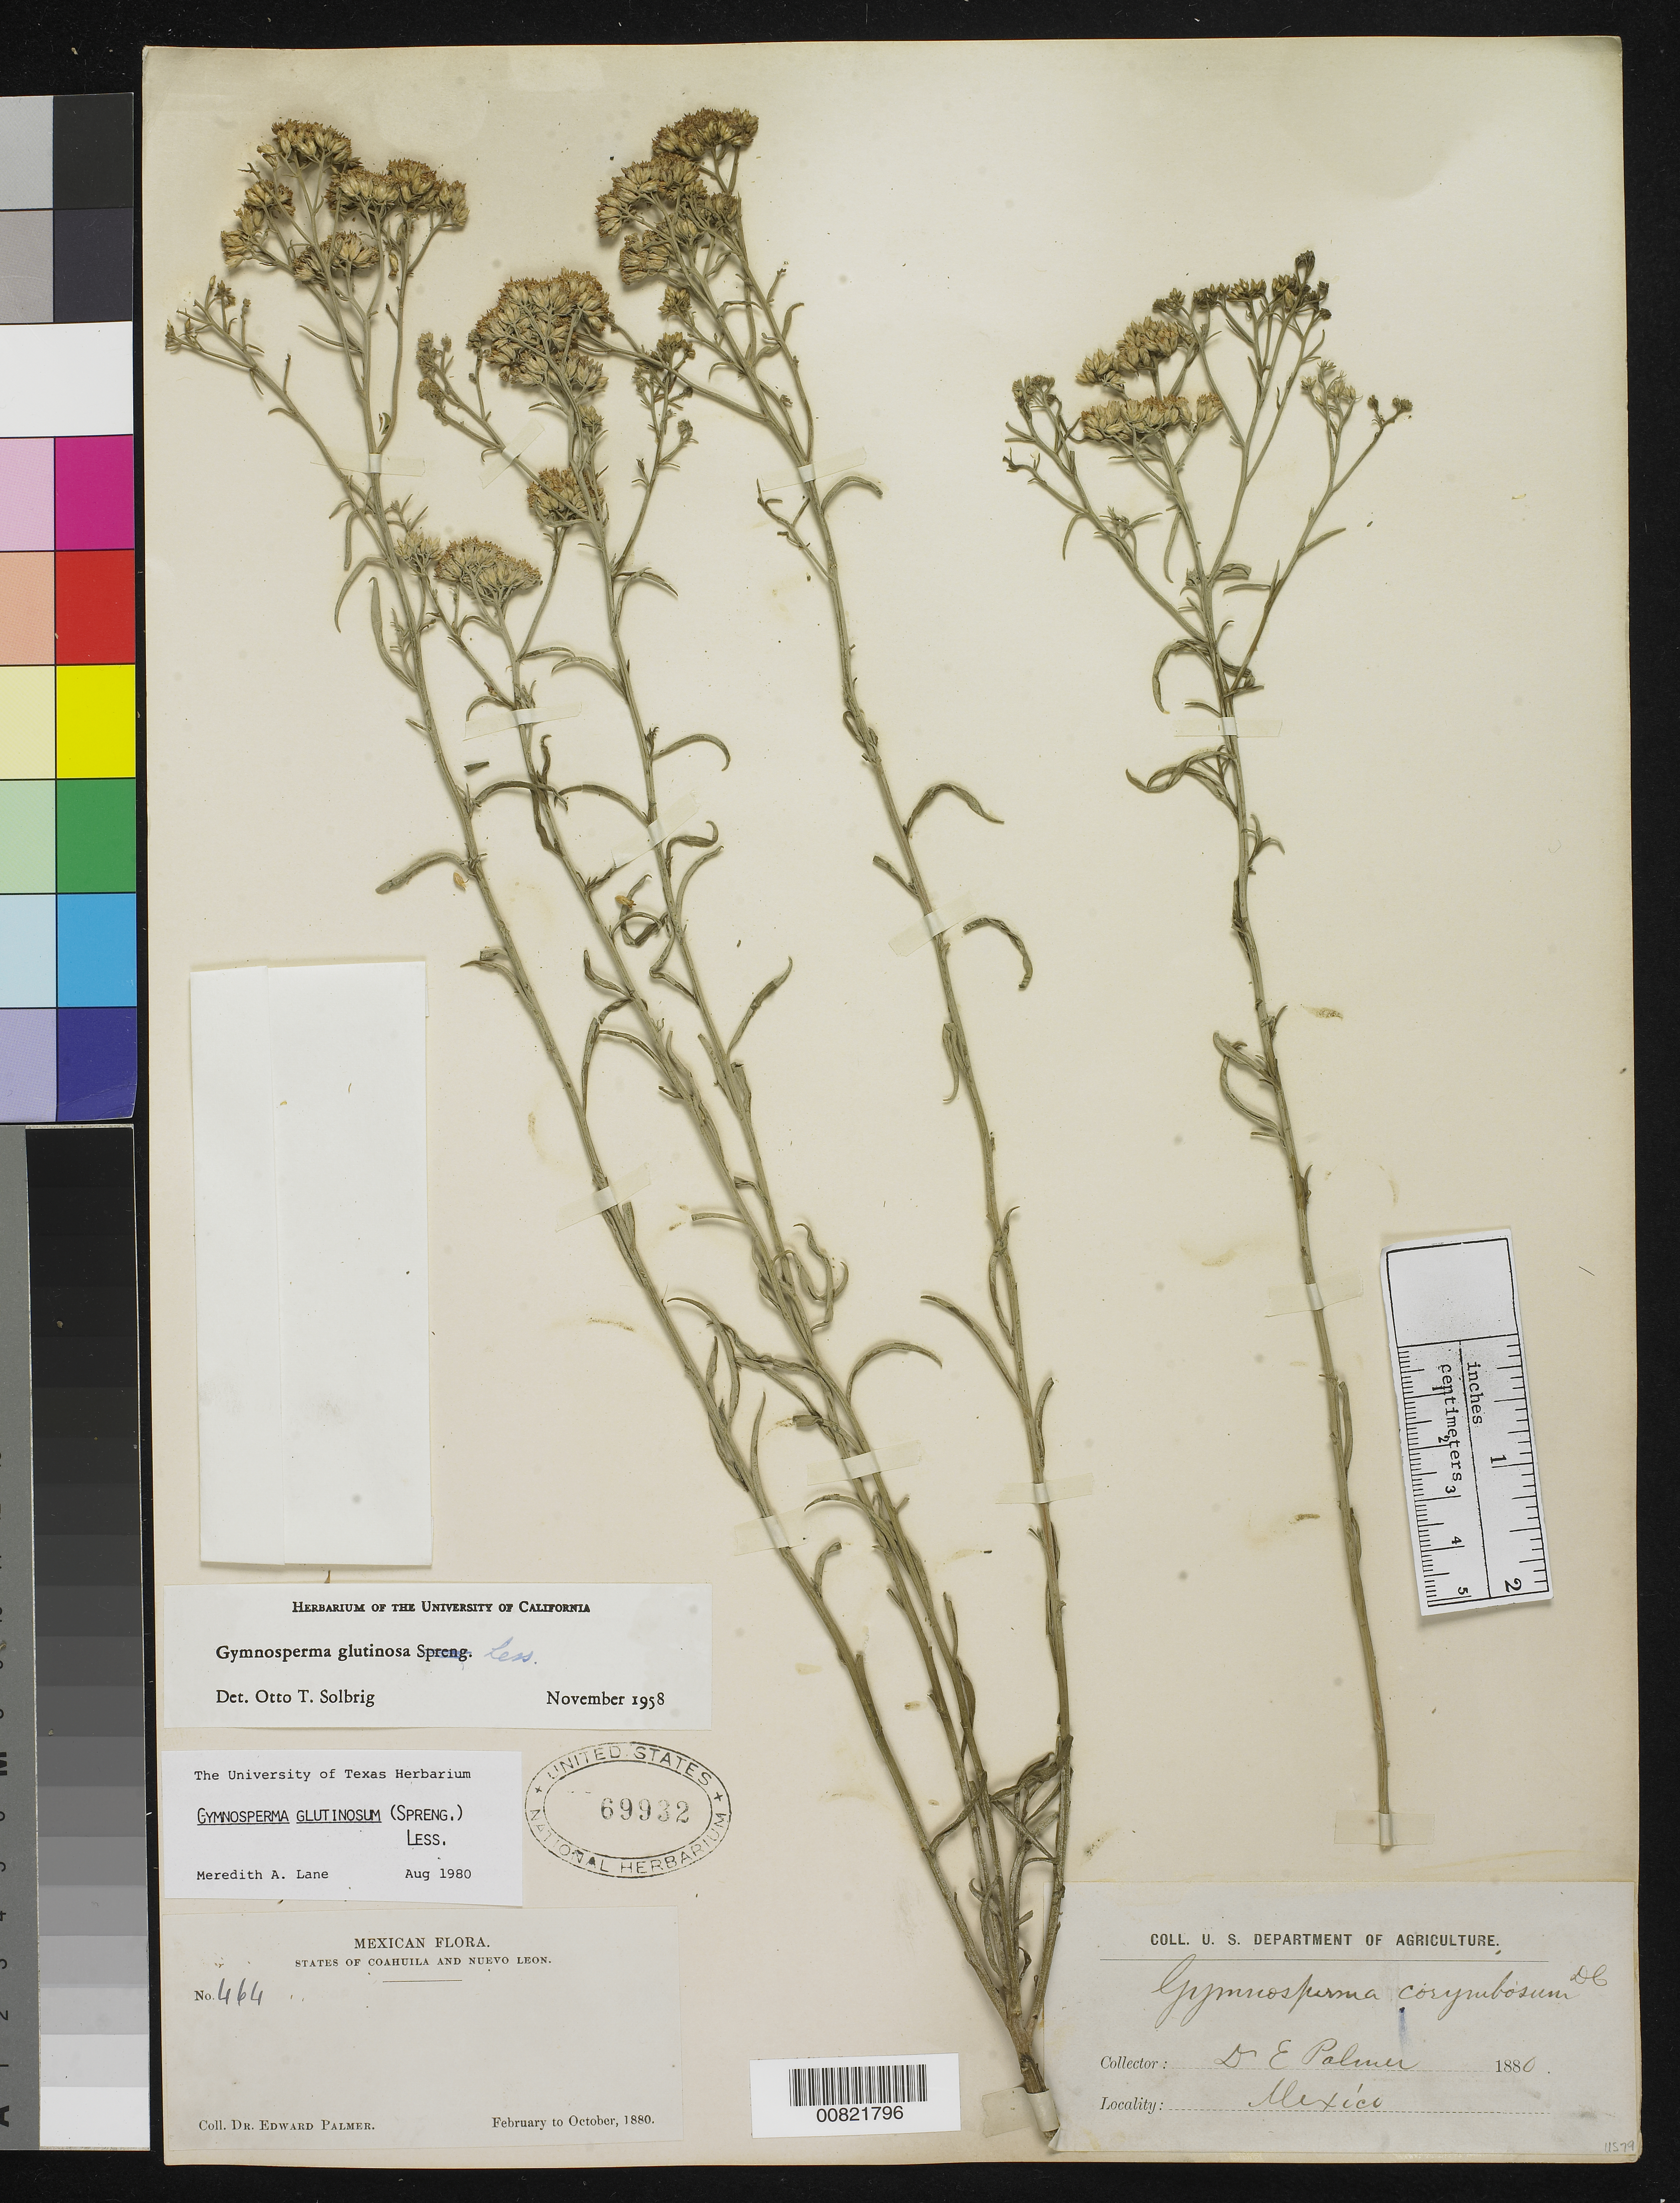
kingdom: Plantae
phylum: Tracheophyta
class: Magnoliopsida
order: Asterales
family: Asteraceae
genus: Gymnosperma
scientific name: Gymnosperma glutinosum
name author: (Spreng.) Less.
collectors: E. Palmer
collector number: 464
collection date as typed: Feb 1880 to -- Oct 1880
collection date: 1880-02/1880-10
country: Mexico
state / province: Coahuila / Nuevo León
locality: States of Coahuila and Nuevo León.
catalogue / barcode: US 69932